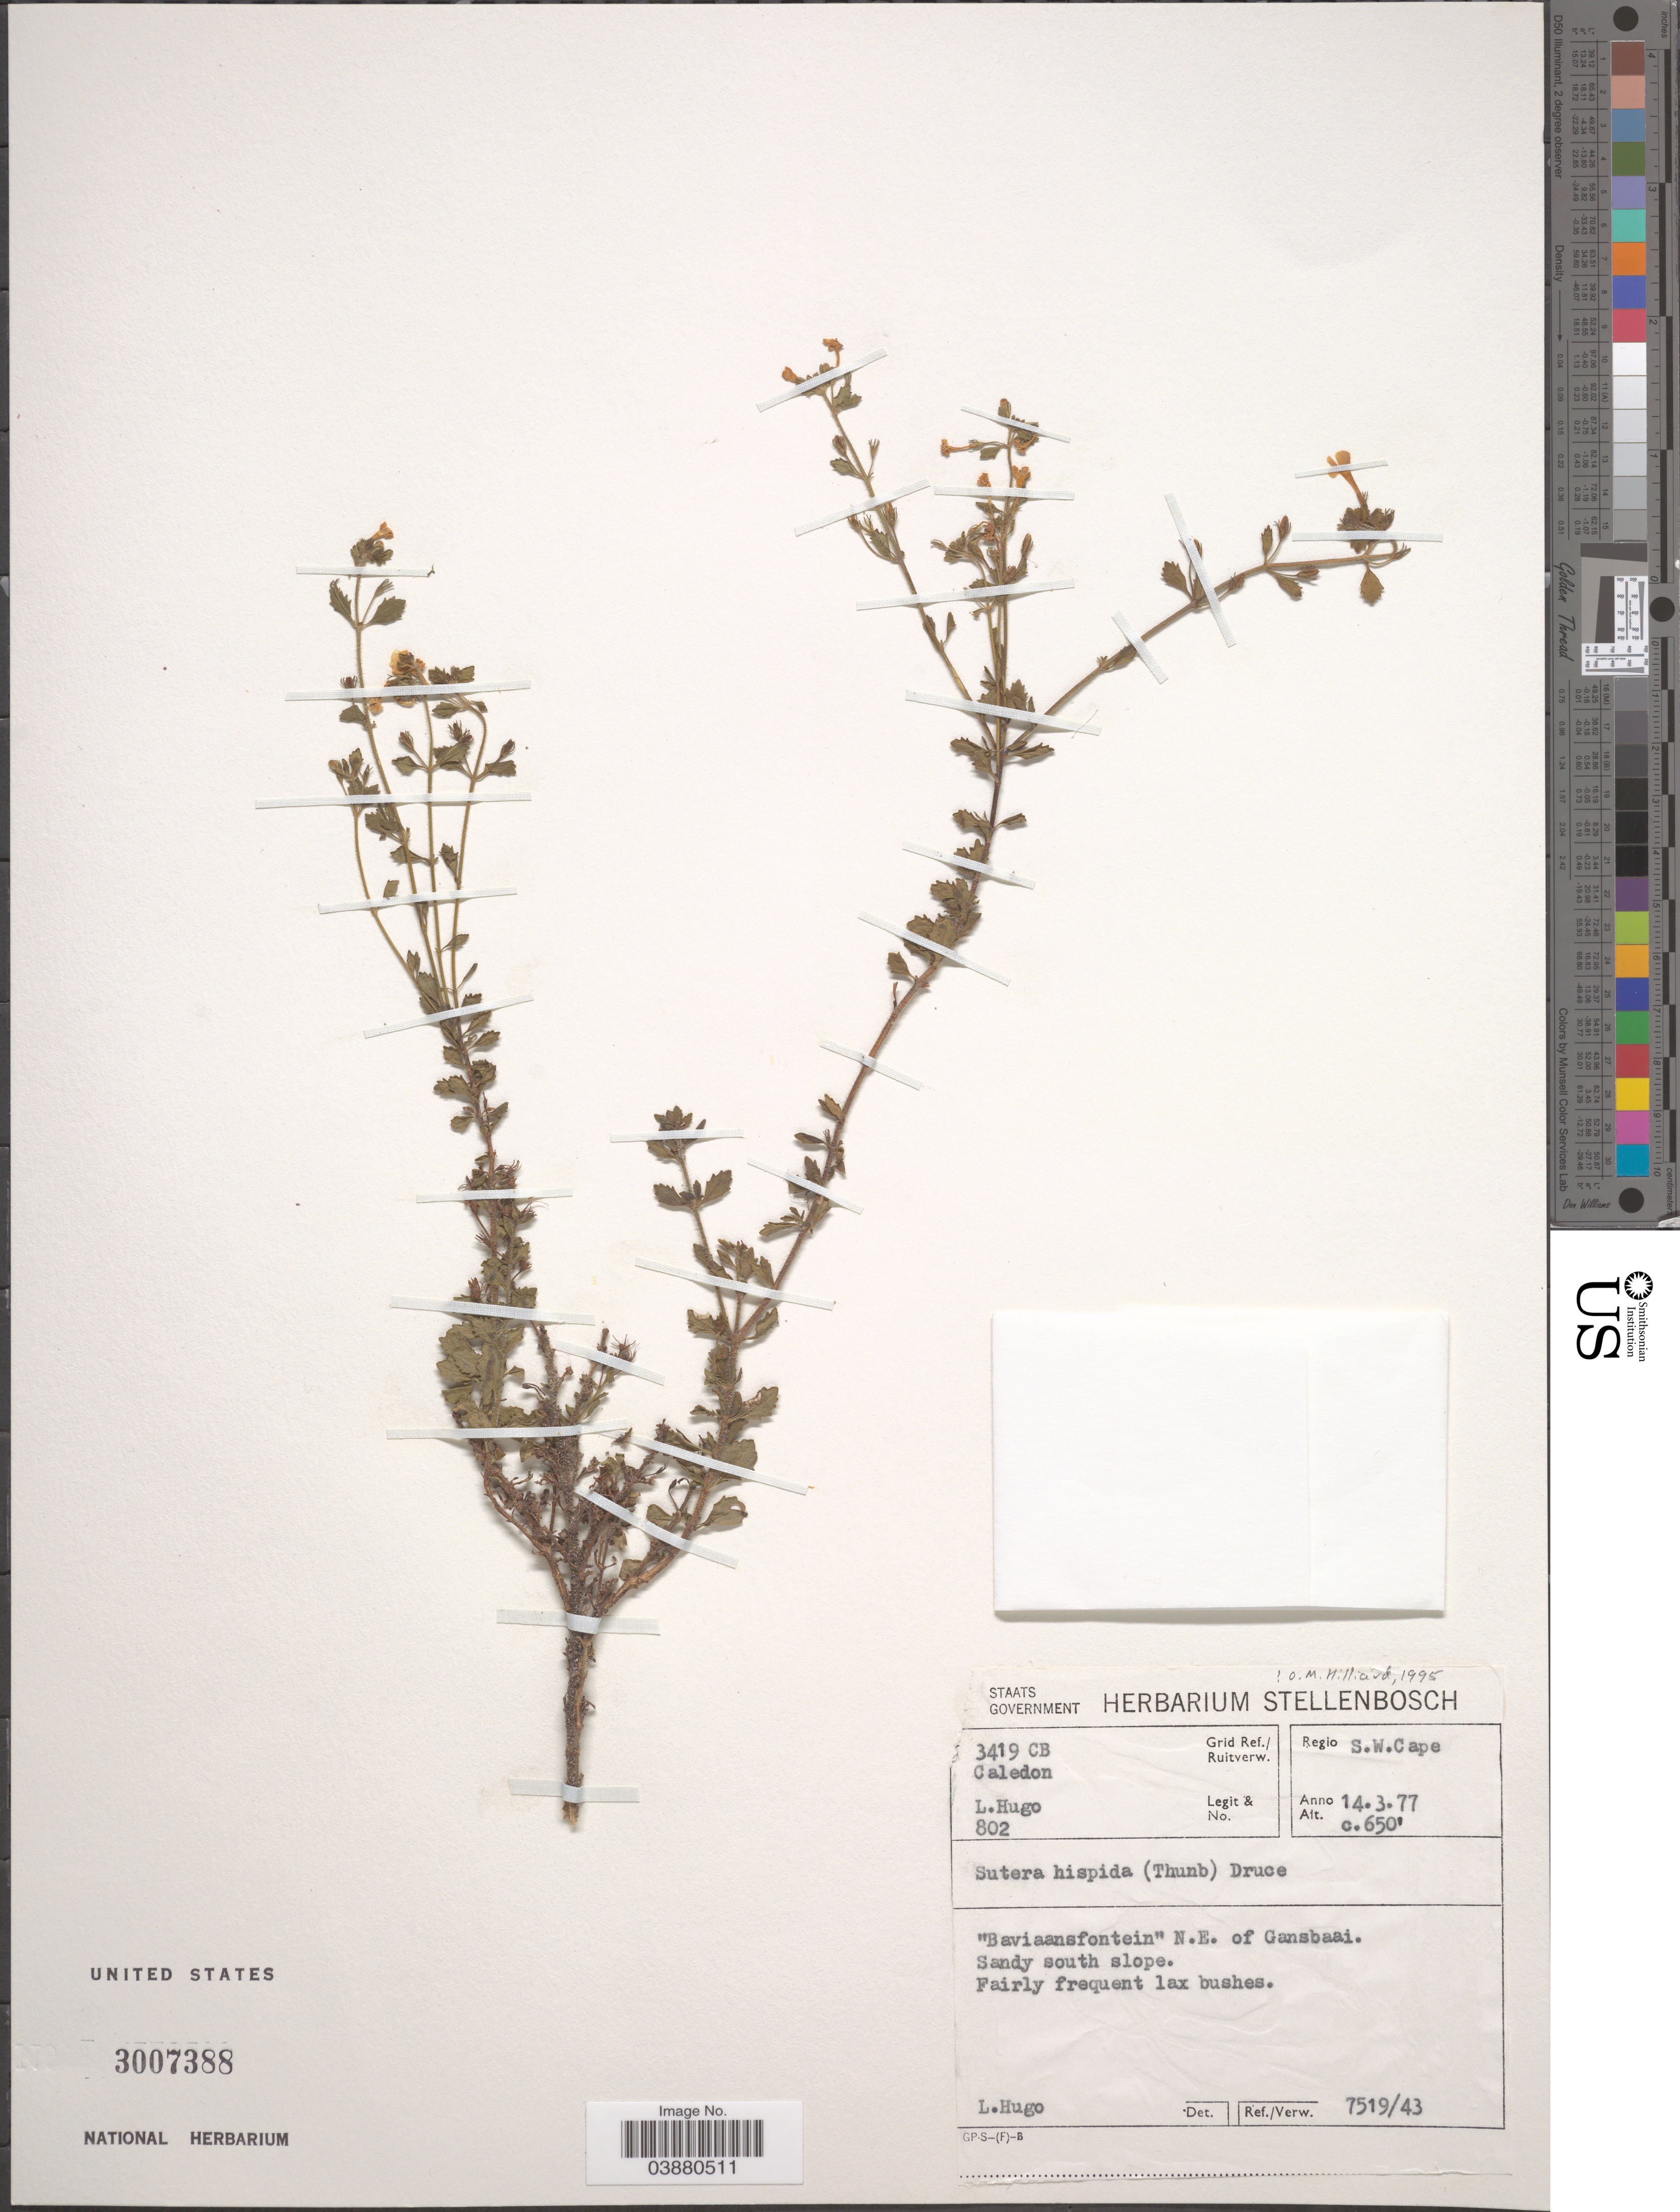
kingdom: Plantae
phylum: Tracheophyta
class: Magnoliopsida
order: Lamiales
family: Scrophulariaceae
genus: Sutera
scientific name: Sutera hispida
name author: (Thunb.) Druce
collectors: L. Hugo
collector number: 802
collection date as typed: Transcribed d/m/y: 14/3/77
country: South Africa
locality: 3418 CB Caledon Grid Ref./Ruitverw. Regio S.W. Cape. "Baviaansfontein" N.E. of Gansbaasi. Sandy south slope.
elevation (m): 1981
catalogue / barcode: US 3007388